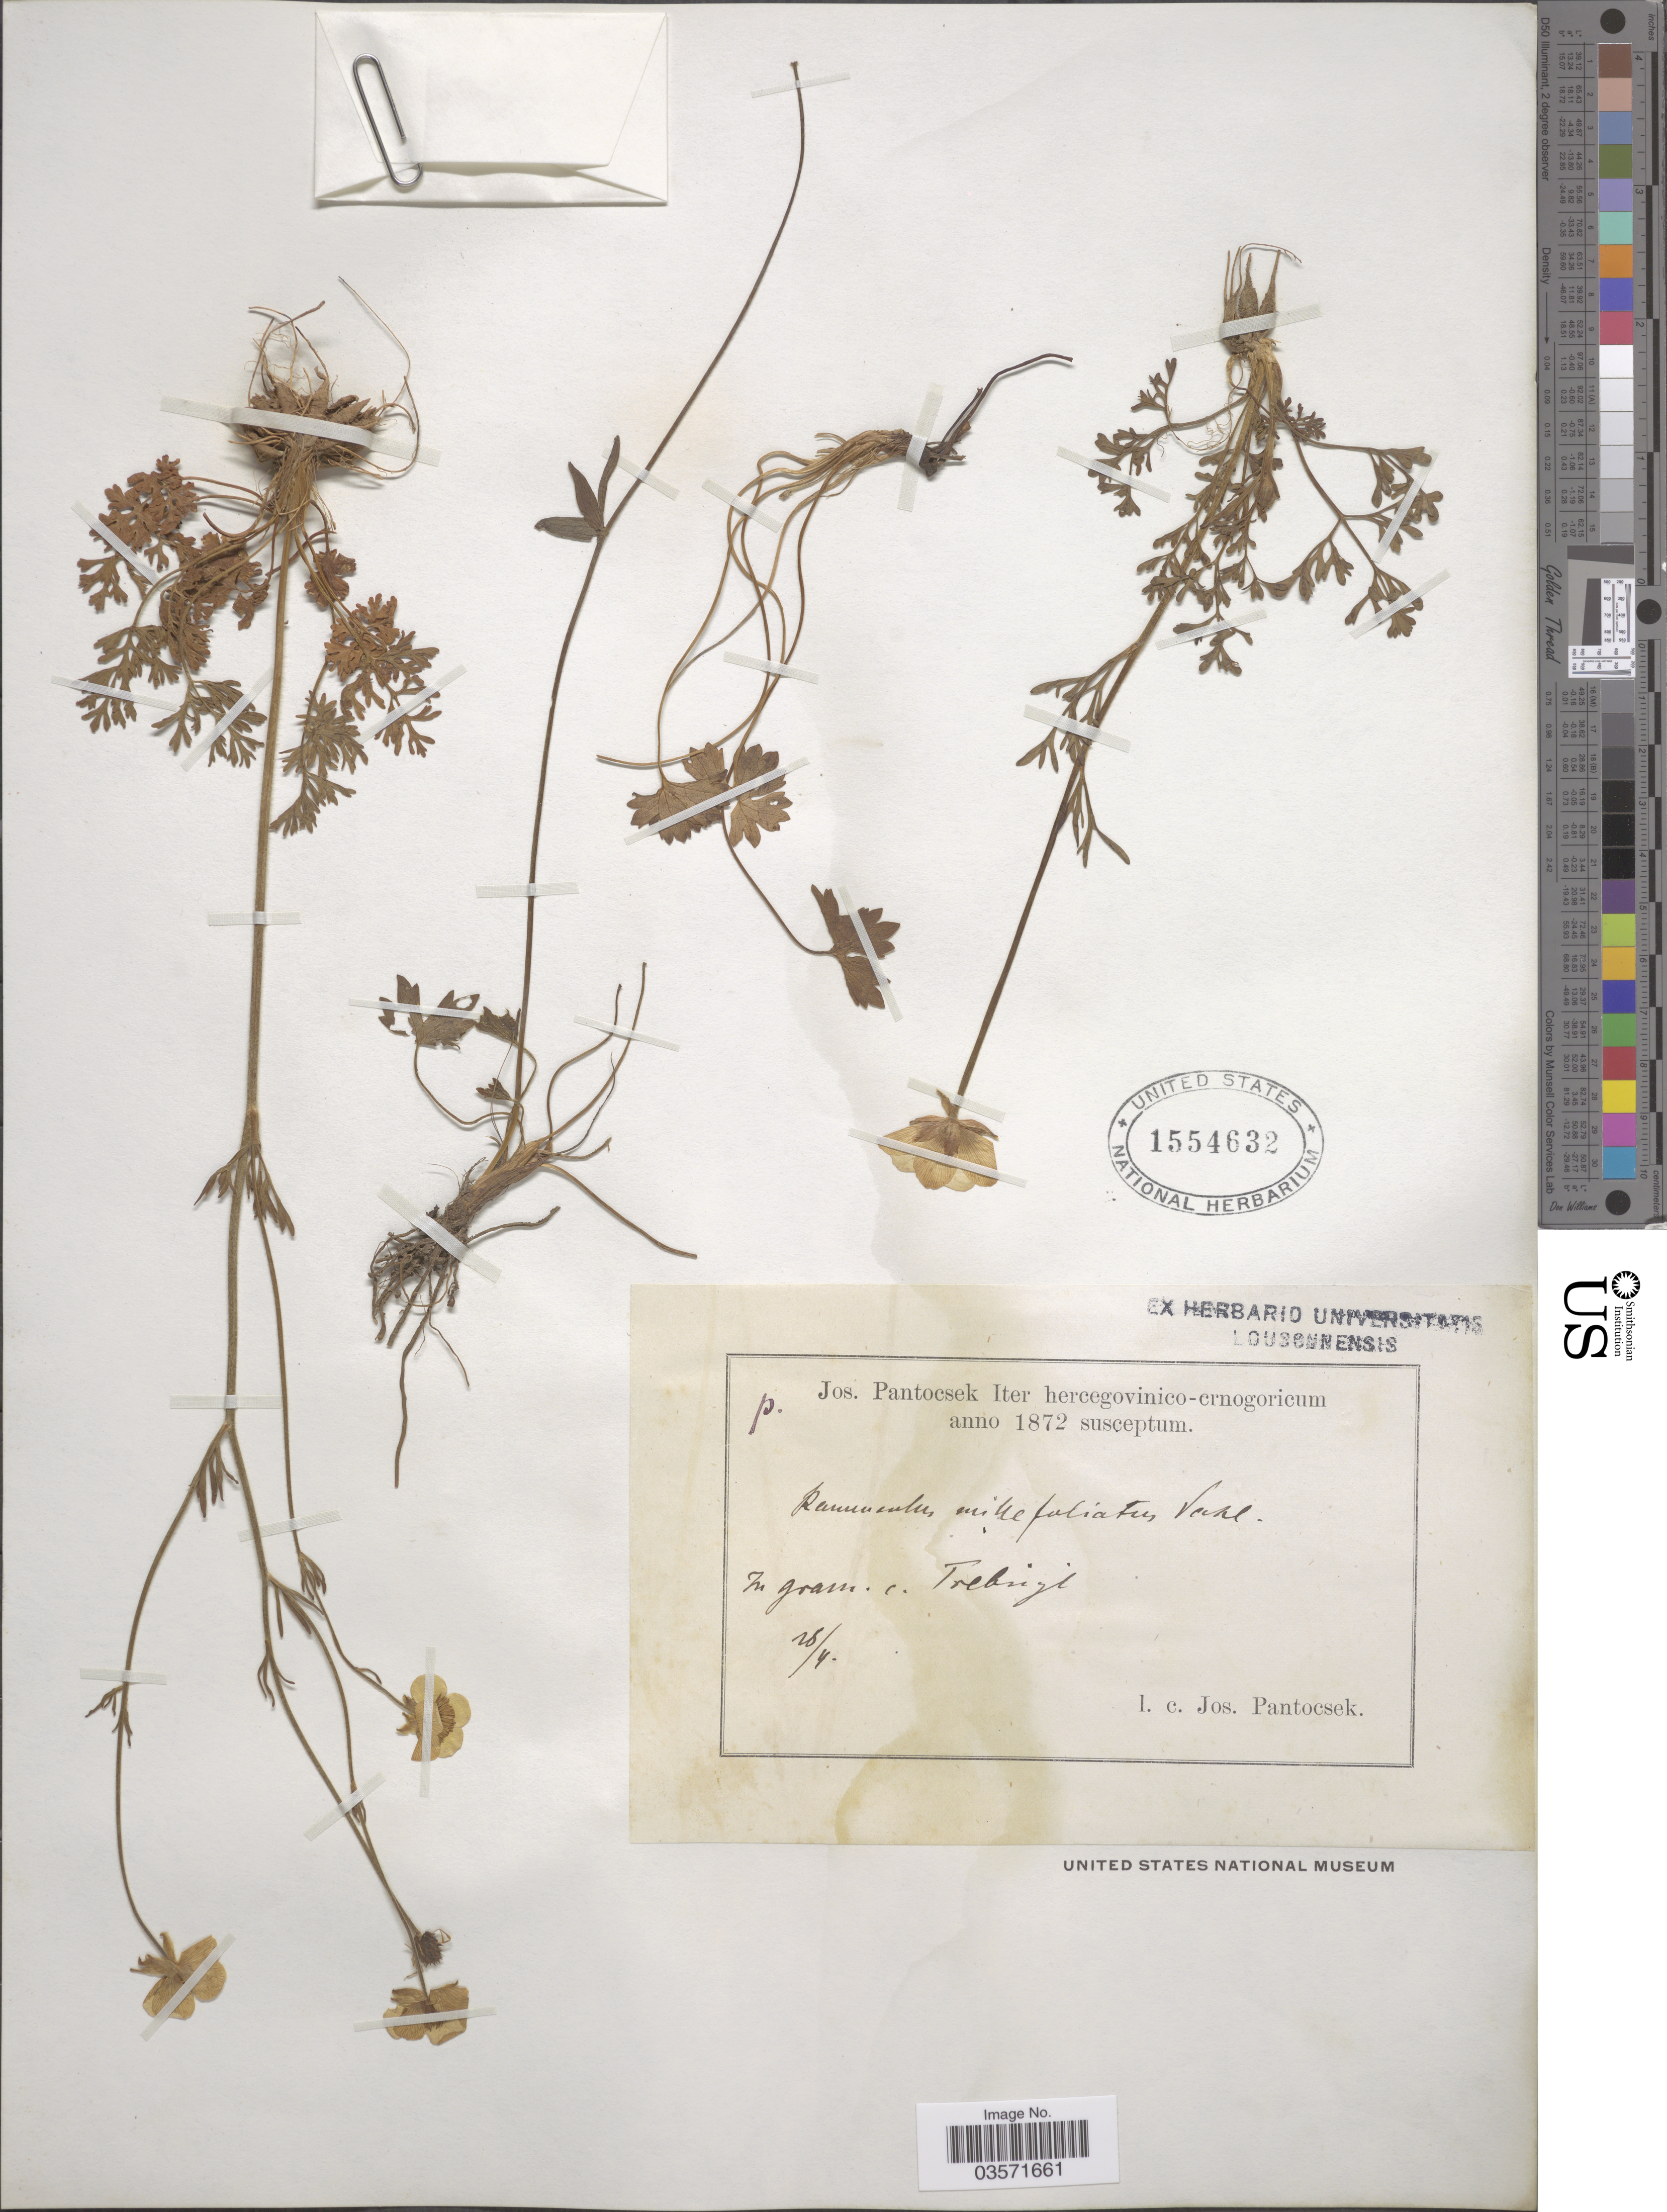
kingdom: Plantae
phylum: Tracheophyta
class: Magnoliopsida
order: Ranunculales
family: Ranunculaceae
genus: Ranunculus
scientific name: Ranunculus millefoliatus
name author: Vahl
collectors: J. Pantocsek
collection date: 1872-04-28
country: Bosnia and Herzegovina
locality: Iter hercegovinico-crnogoricum susceptum. In gramis Trebinje.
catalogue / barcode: US 1554632